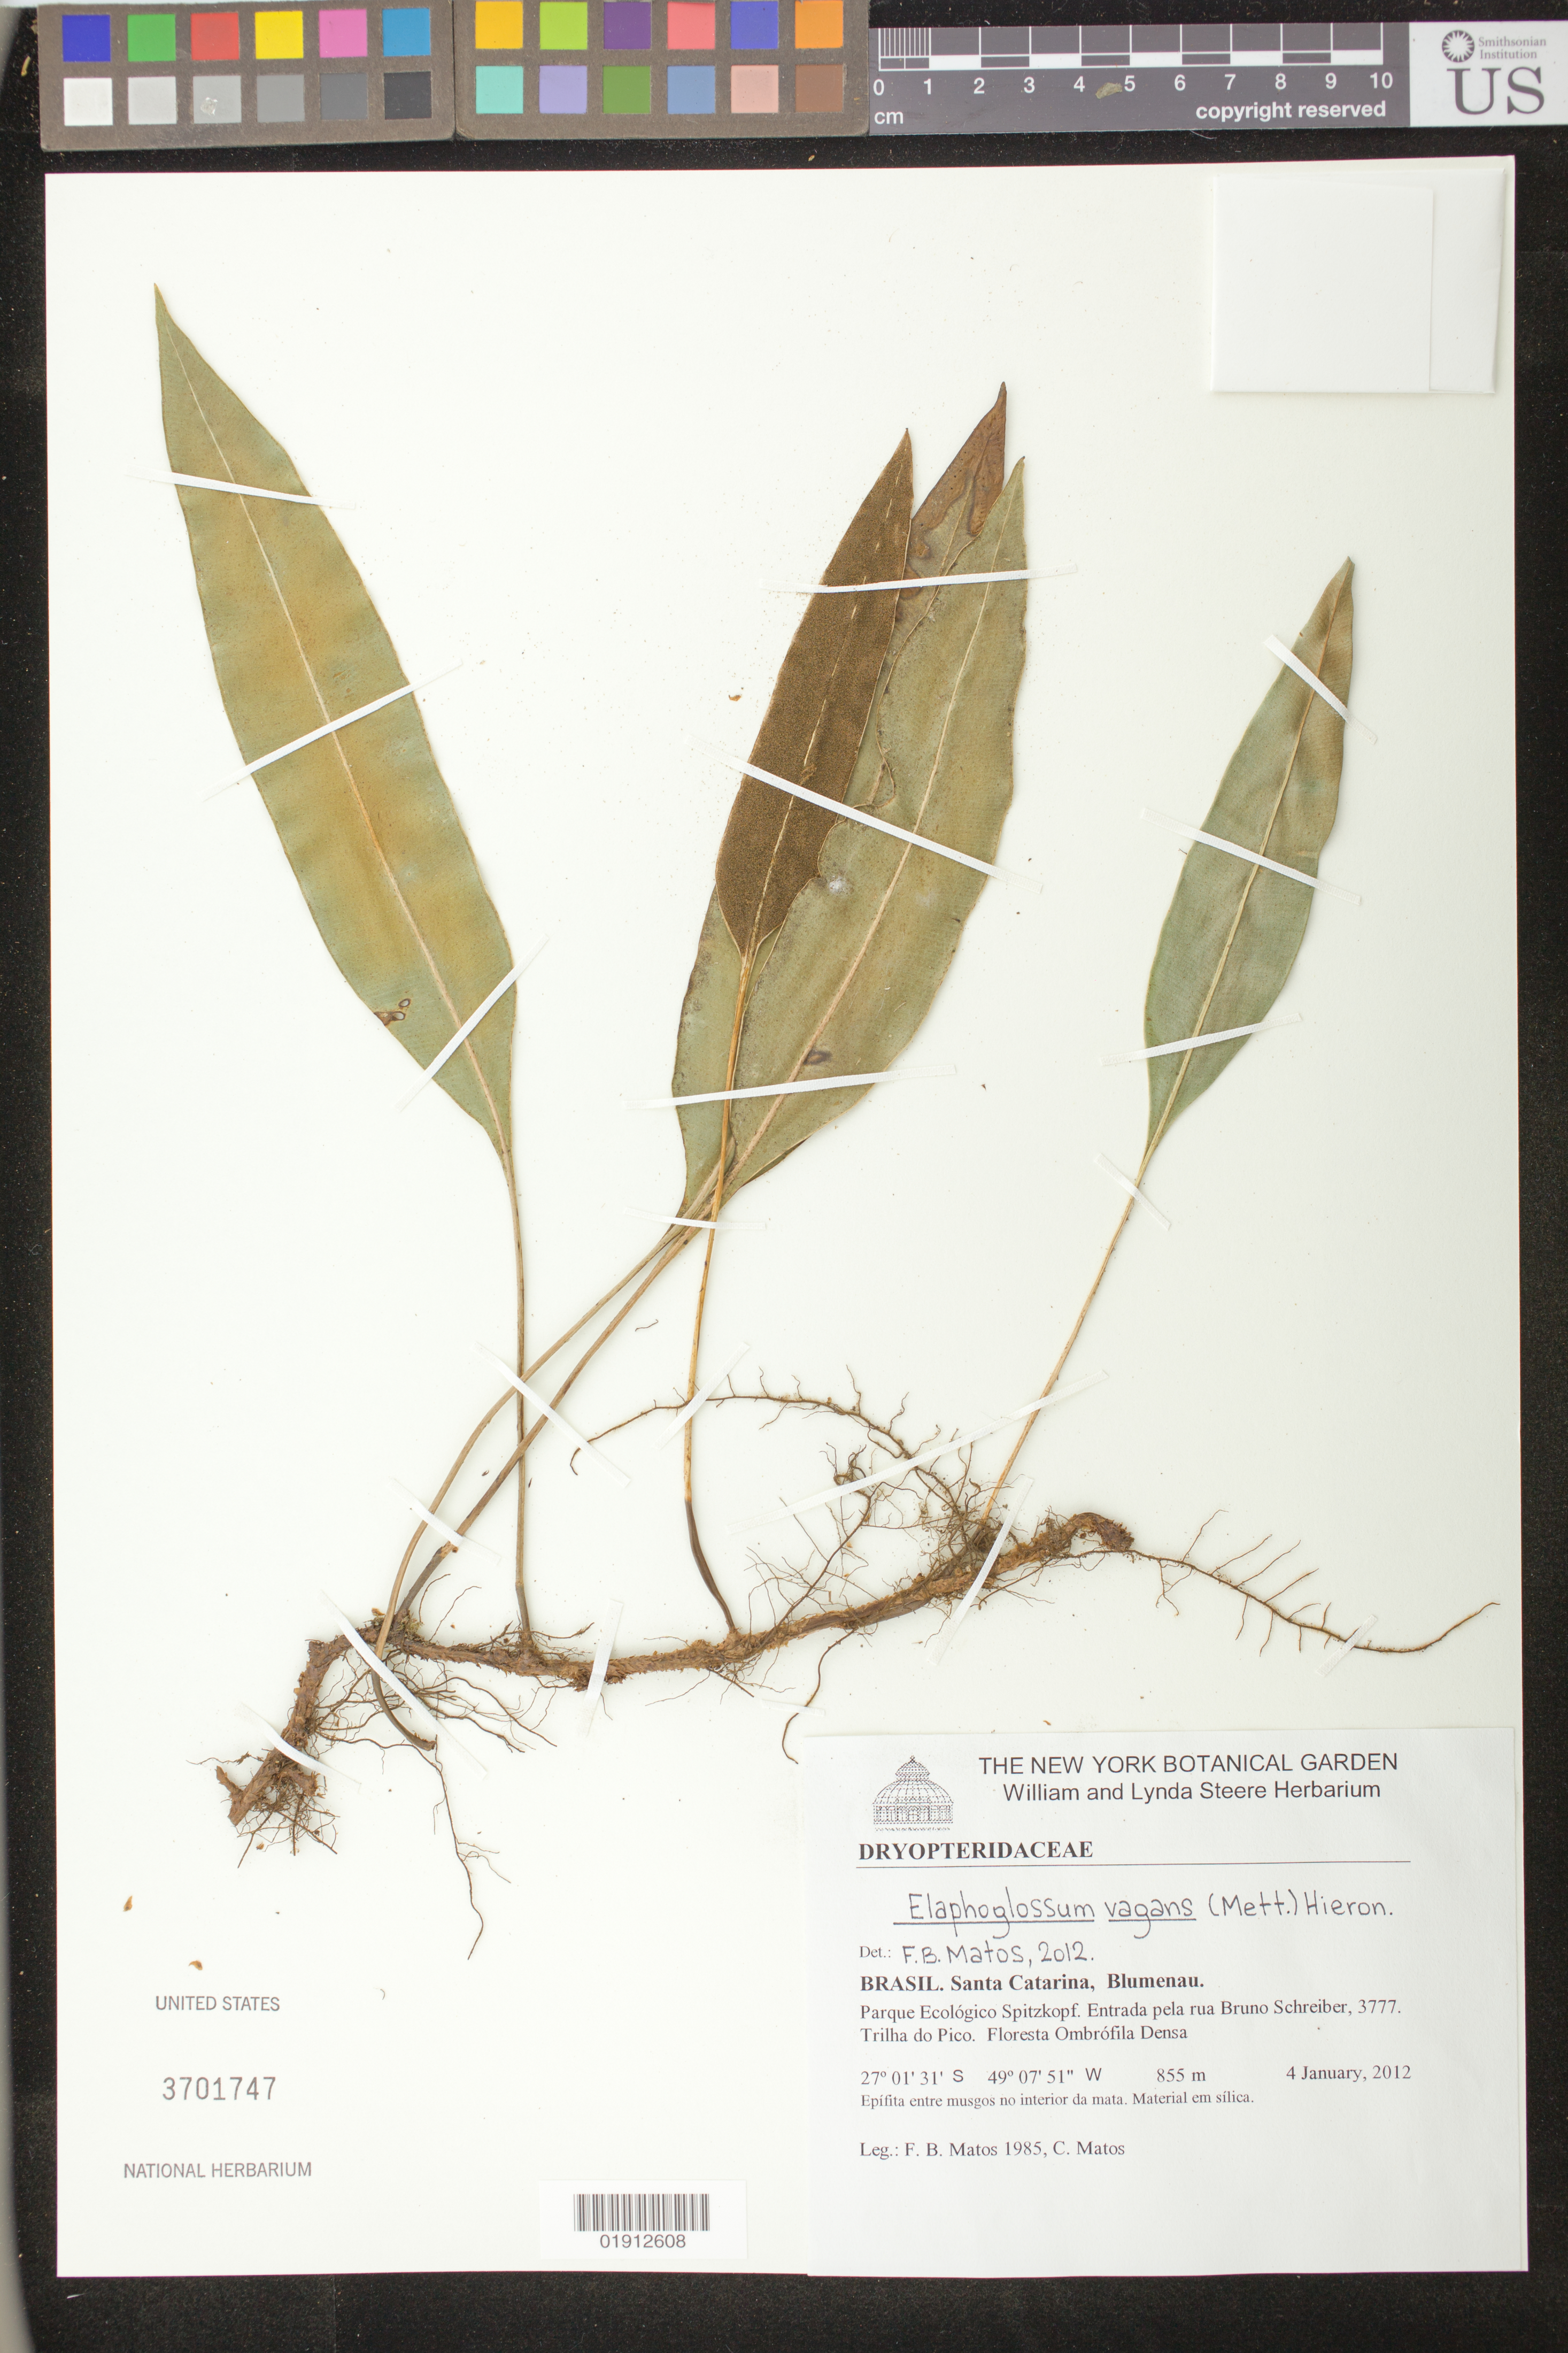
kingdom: Plantae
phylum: Tracheophyta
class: Polypodiopsida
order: Polypodiales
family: Dryopteridaceae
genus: Elaphoglossum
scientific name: Elaphoglossum vagans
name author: (Mett.) Hieron.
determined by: Matos, F. B.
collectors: F. Matos & C. Matos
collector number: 1985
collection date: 2012-01-04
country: Brazil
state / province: Santa Catarina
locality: Blumenau. Parque Ecologico Spitzkopf. Entrada pela rua Bruno Schreiber, 3777. Trilha do Pico.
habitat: Floresta Ombrofila Densa, entre musgos no interior da mata.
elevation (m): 855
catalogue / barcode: US 3701747